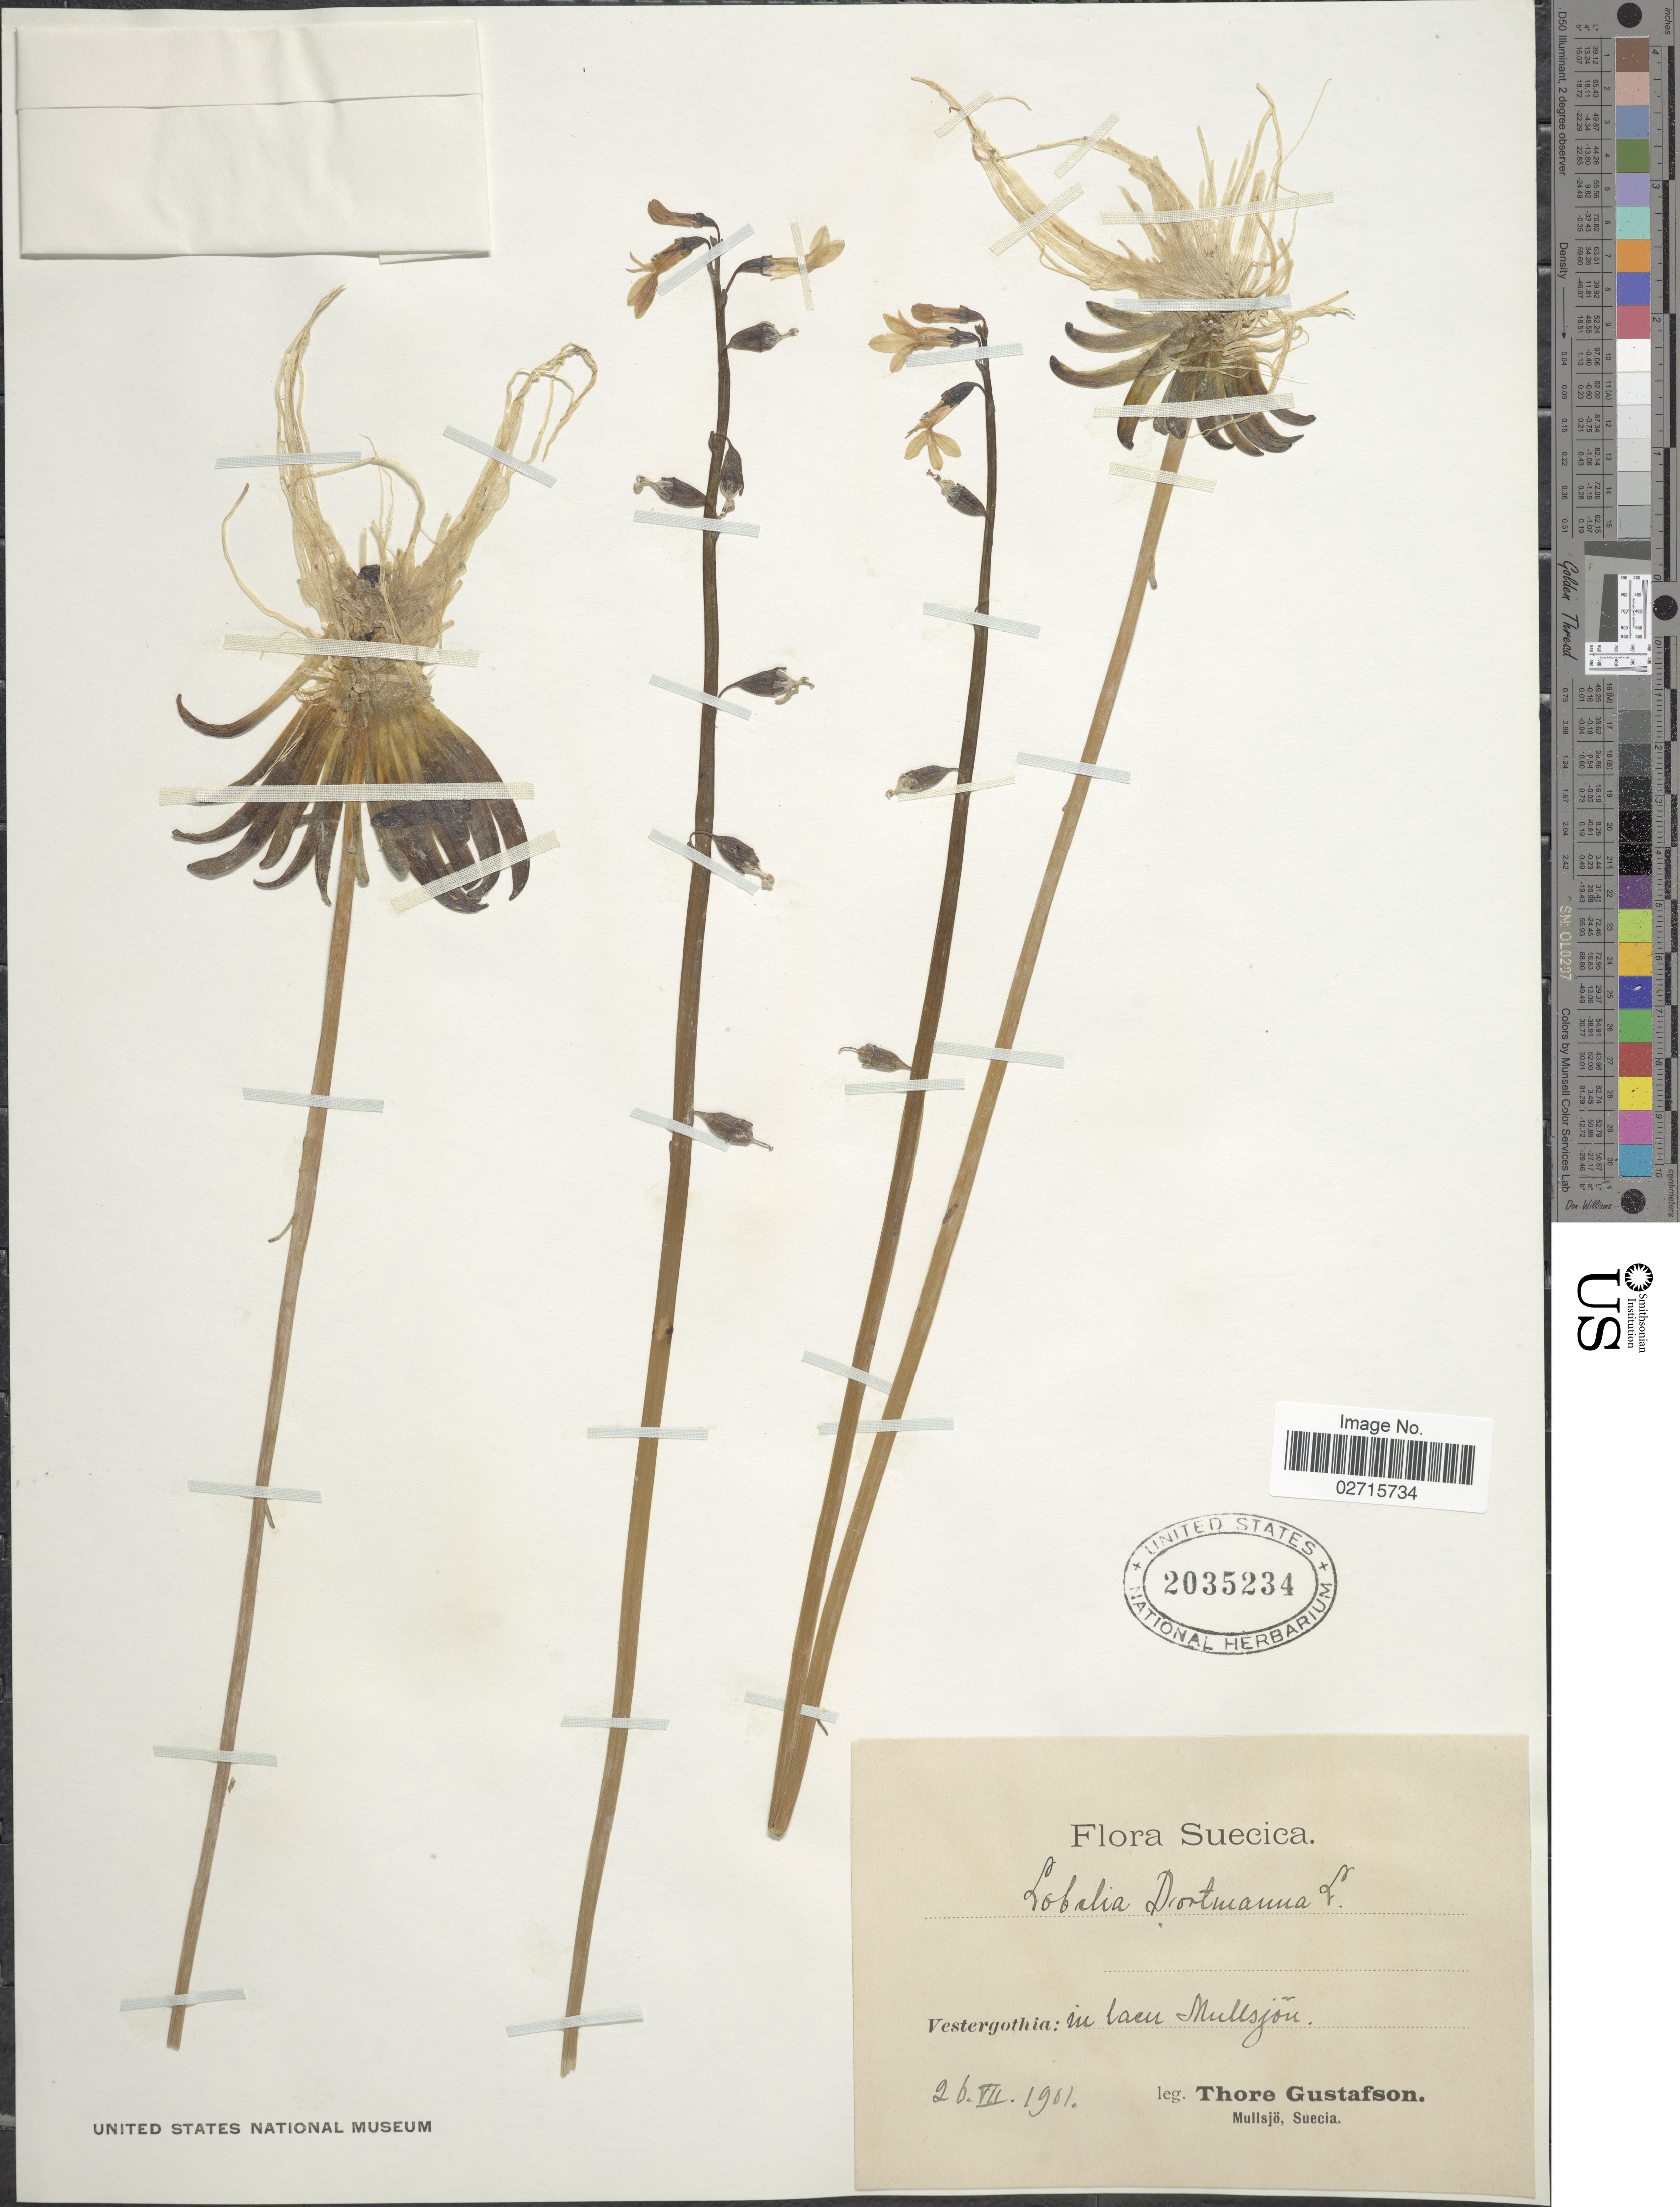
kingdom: Plantae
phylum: Tracheophyta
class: Magnoliopsida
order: Asterales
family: Campanulaceae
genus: Lobelia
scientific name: Lobelia dortmanna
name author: L.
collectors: T. Gustafson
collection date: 1901-07-26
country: Sweden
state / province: Västerbotten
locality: Suecica. Vestergothia: in lacu Mullsjou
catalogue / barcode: US 2035234